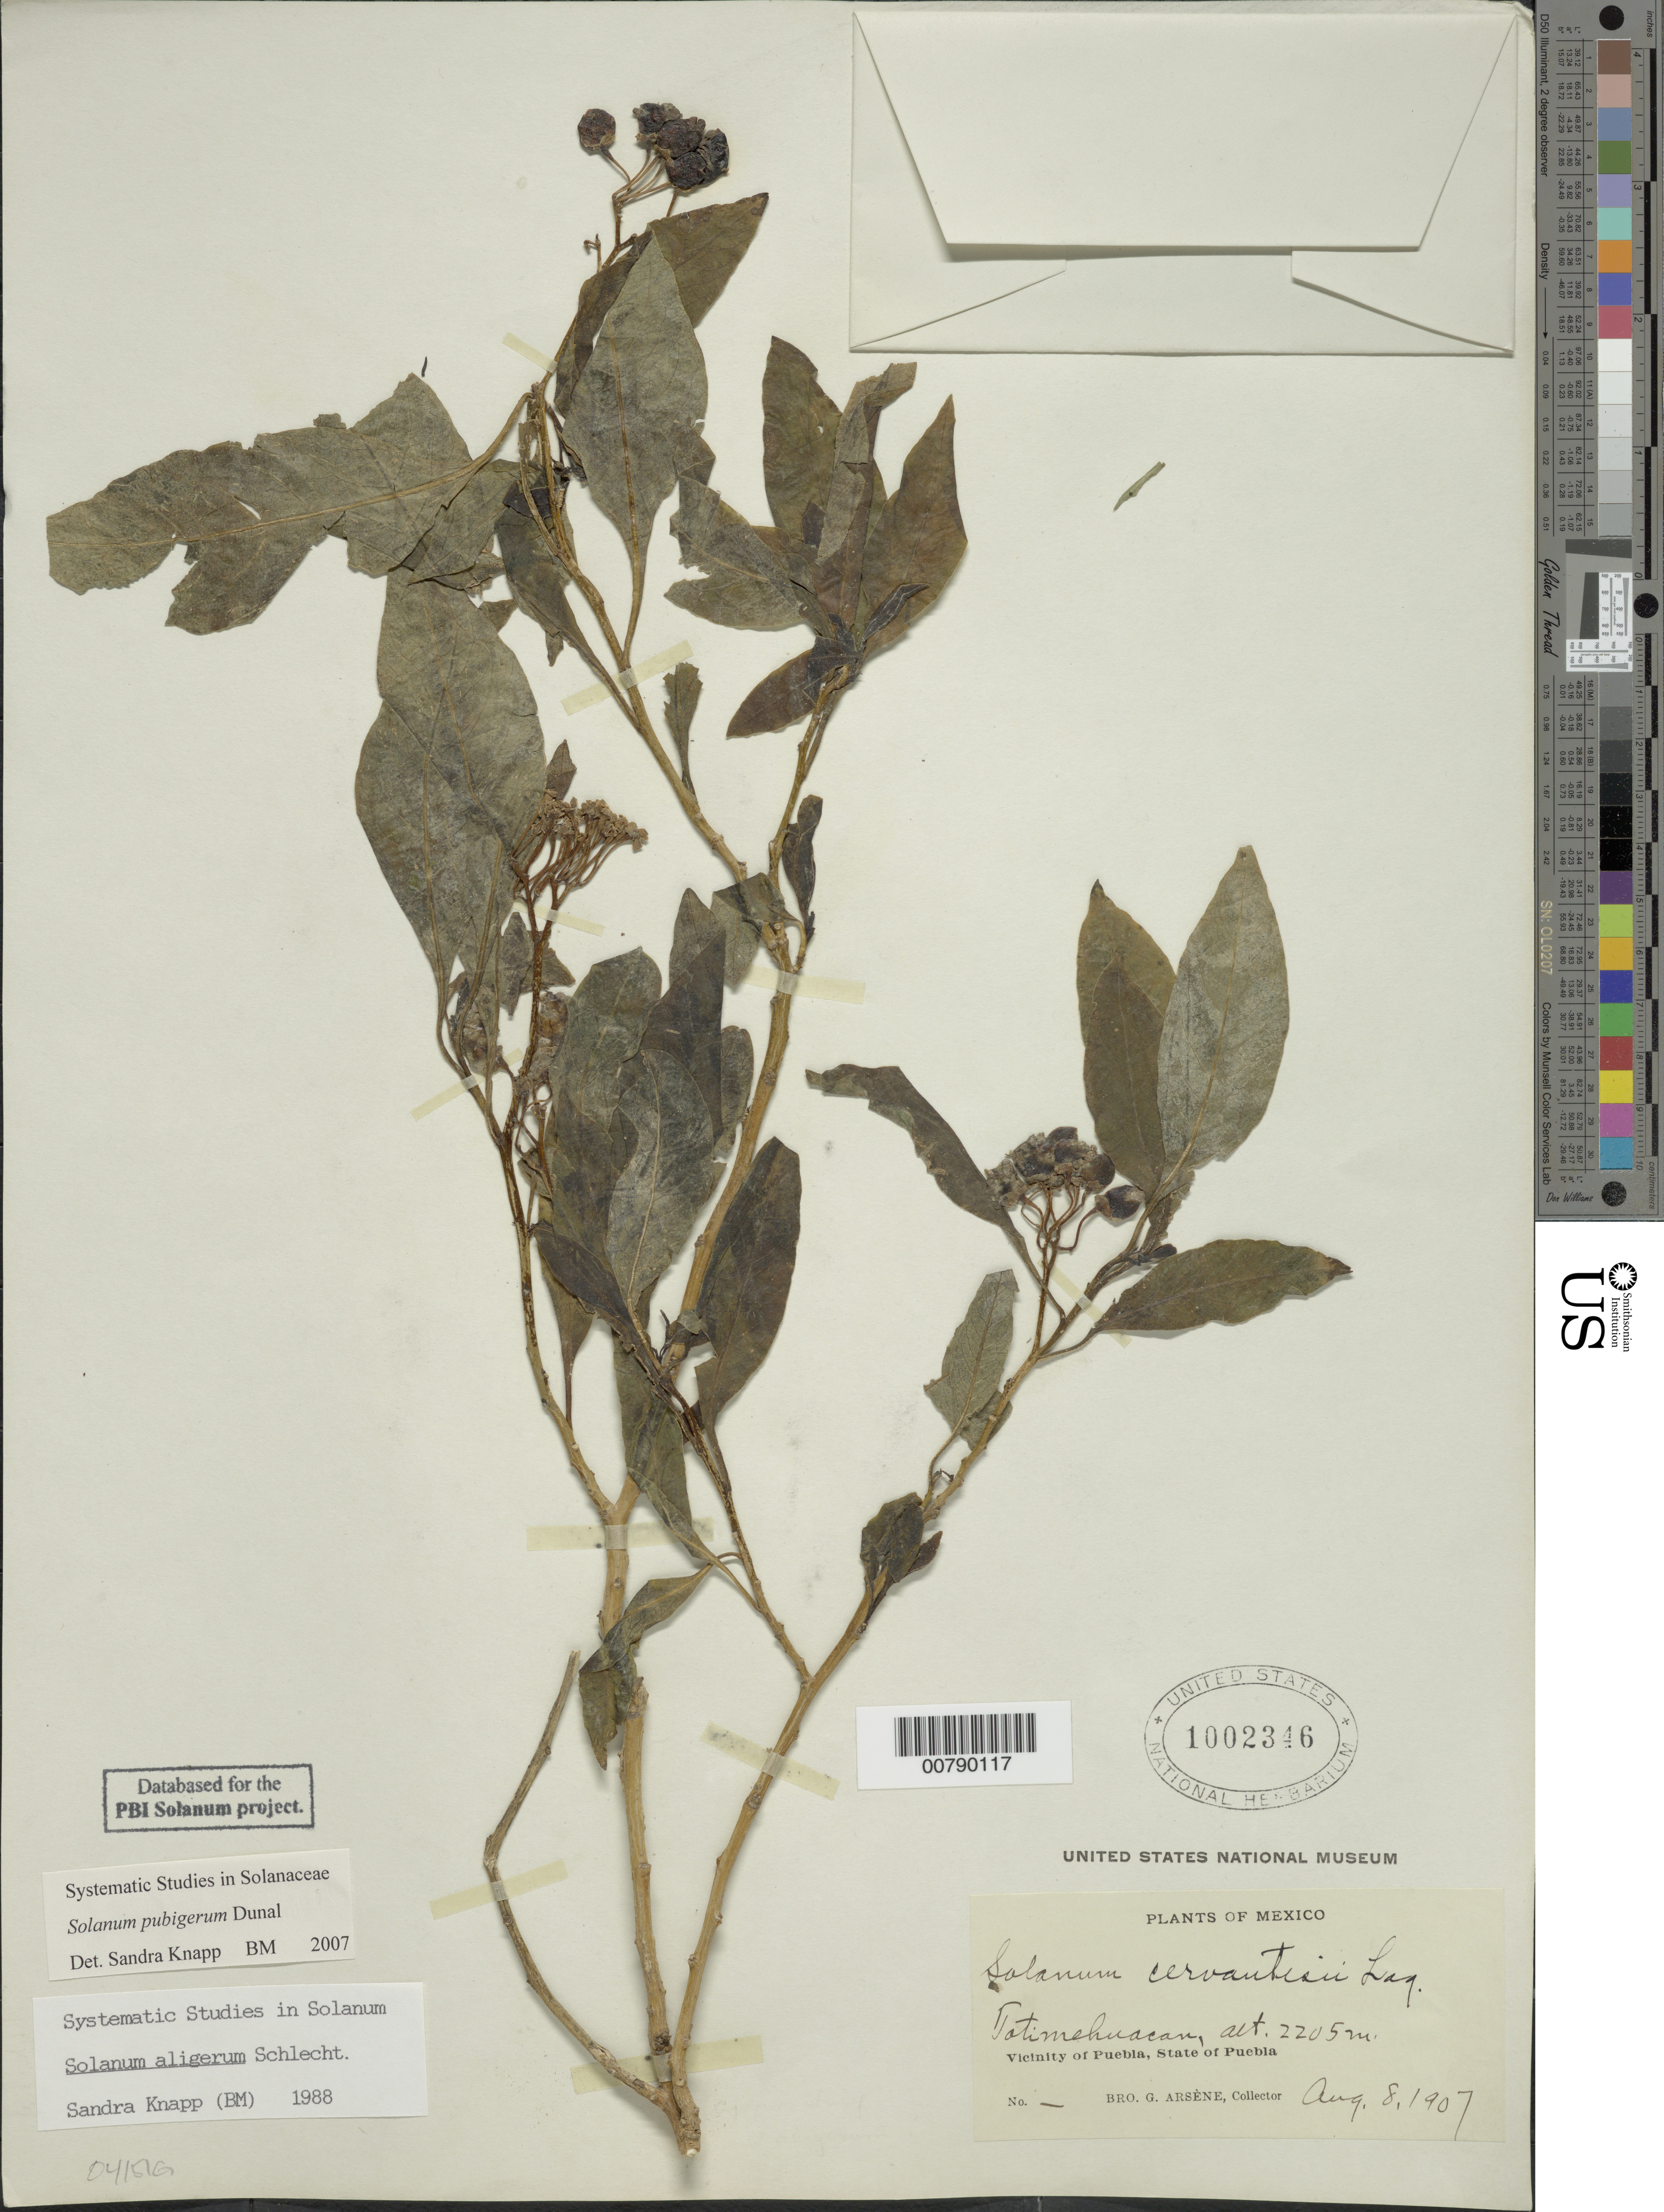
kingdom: Plantae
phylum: Tracheophyta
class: Magnoliopsida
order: Solanales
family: Solanaceae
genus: Solanum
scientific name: Solanum pubigerum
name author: Dunal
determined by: Knapp, S. D.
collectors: Bro. G. Arsène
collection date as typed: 8 Oct 1907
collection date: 1907-10-08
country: Mexico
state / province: Puebla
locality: Totimehuacan, vicinity of Puebla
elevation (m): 2205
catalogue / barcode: US 1002346